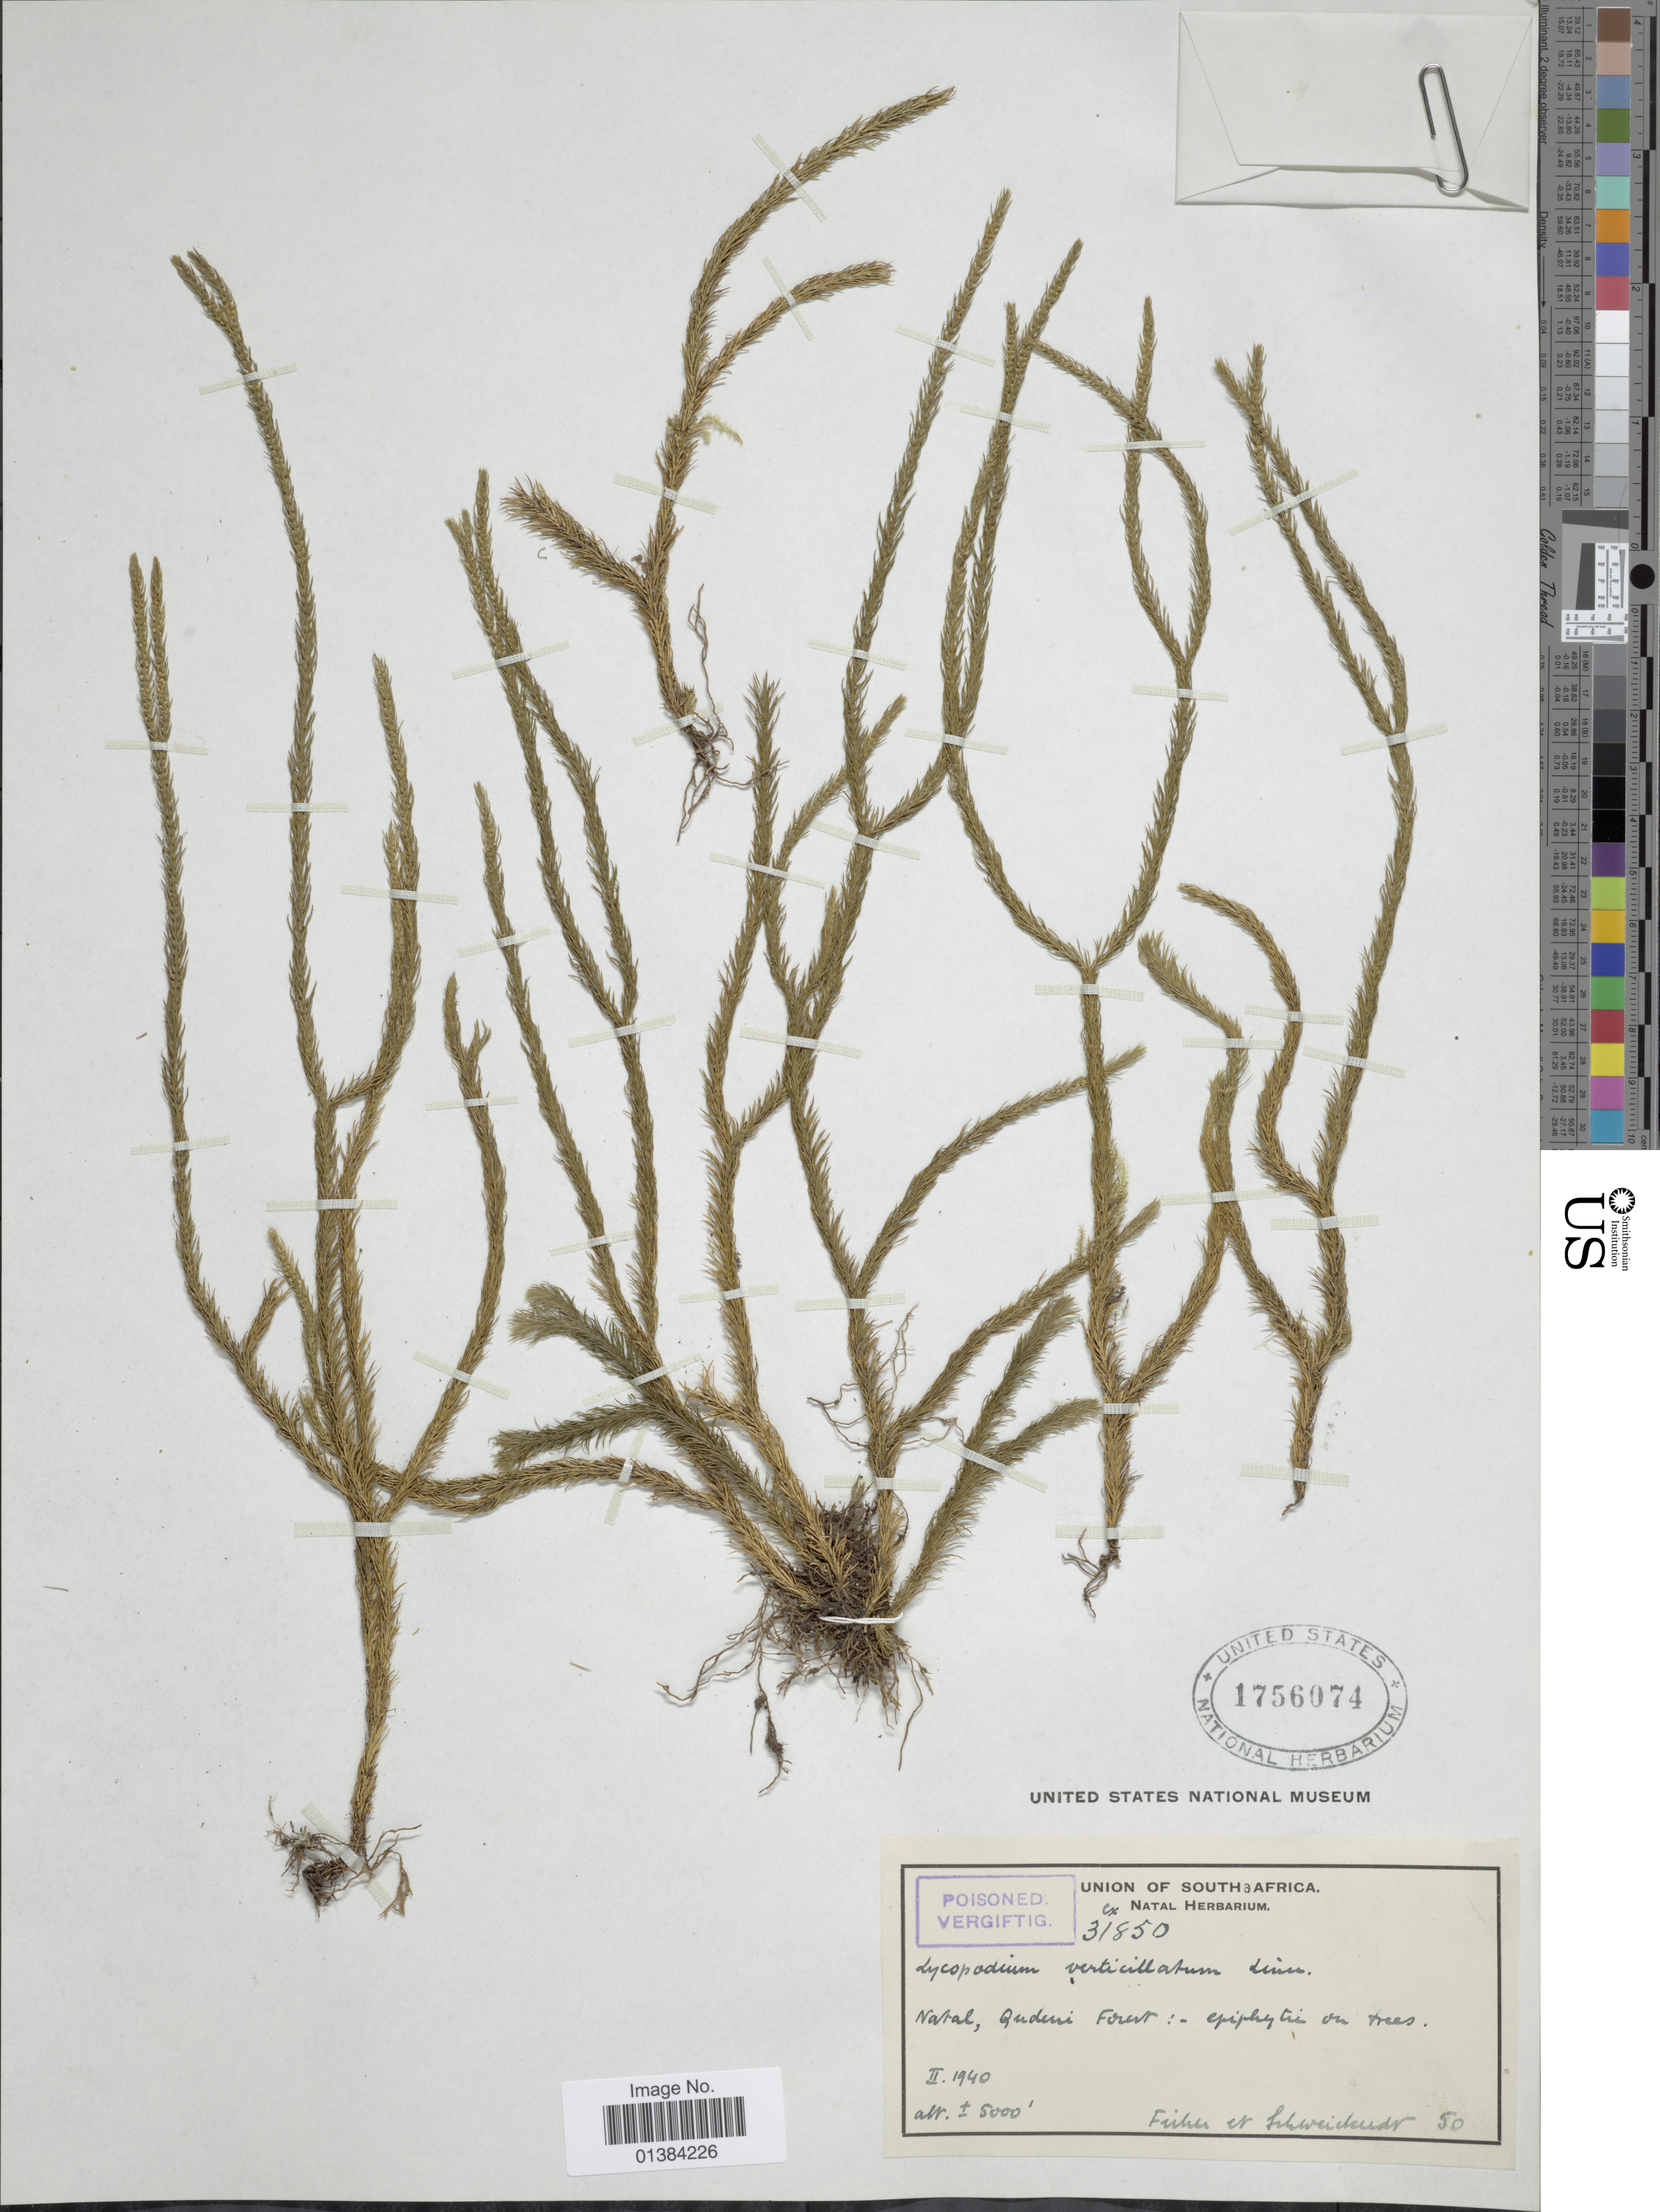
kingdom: Plantae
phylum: Tracheophyta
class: Lycopodiopsida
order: Lycopodiales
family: Lycopodiaceae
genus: Phlegmariurus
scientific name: Phlegmariurus verticillatus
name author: (L. f.) A. R. Field & Testo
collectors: Fichter & -. Schweickerdt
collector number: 50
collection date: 1940-02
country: South Africa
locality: Union of South Africa. Natal, Qudeni Forest.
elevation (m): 1524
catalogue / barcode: US 1756074